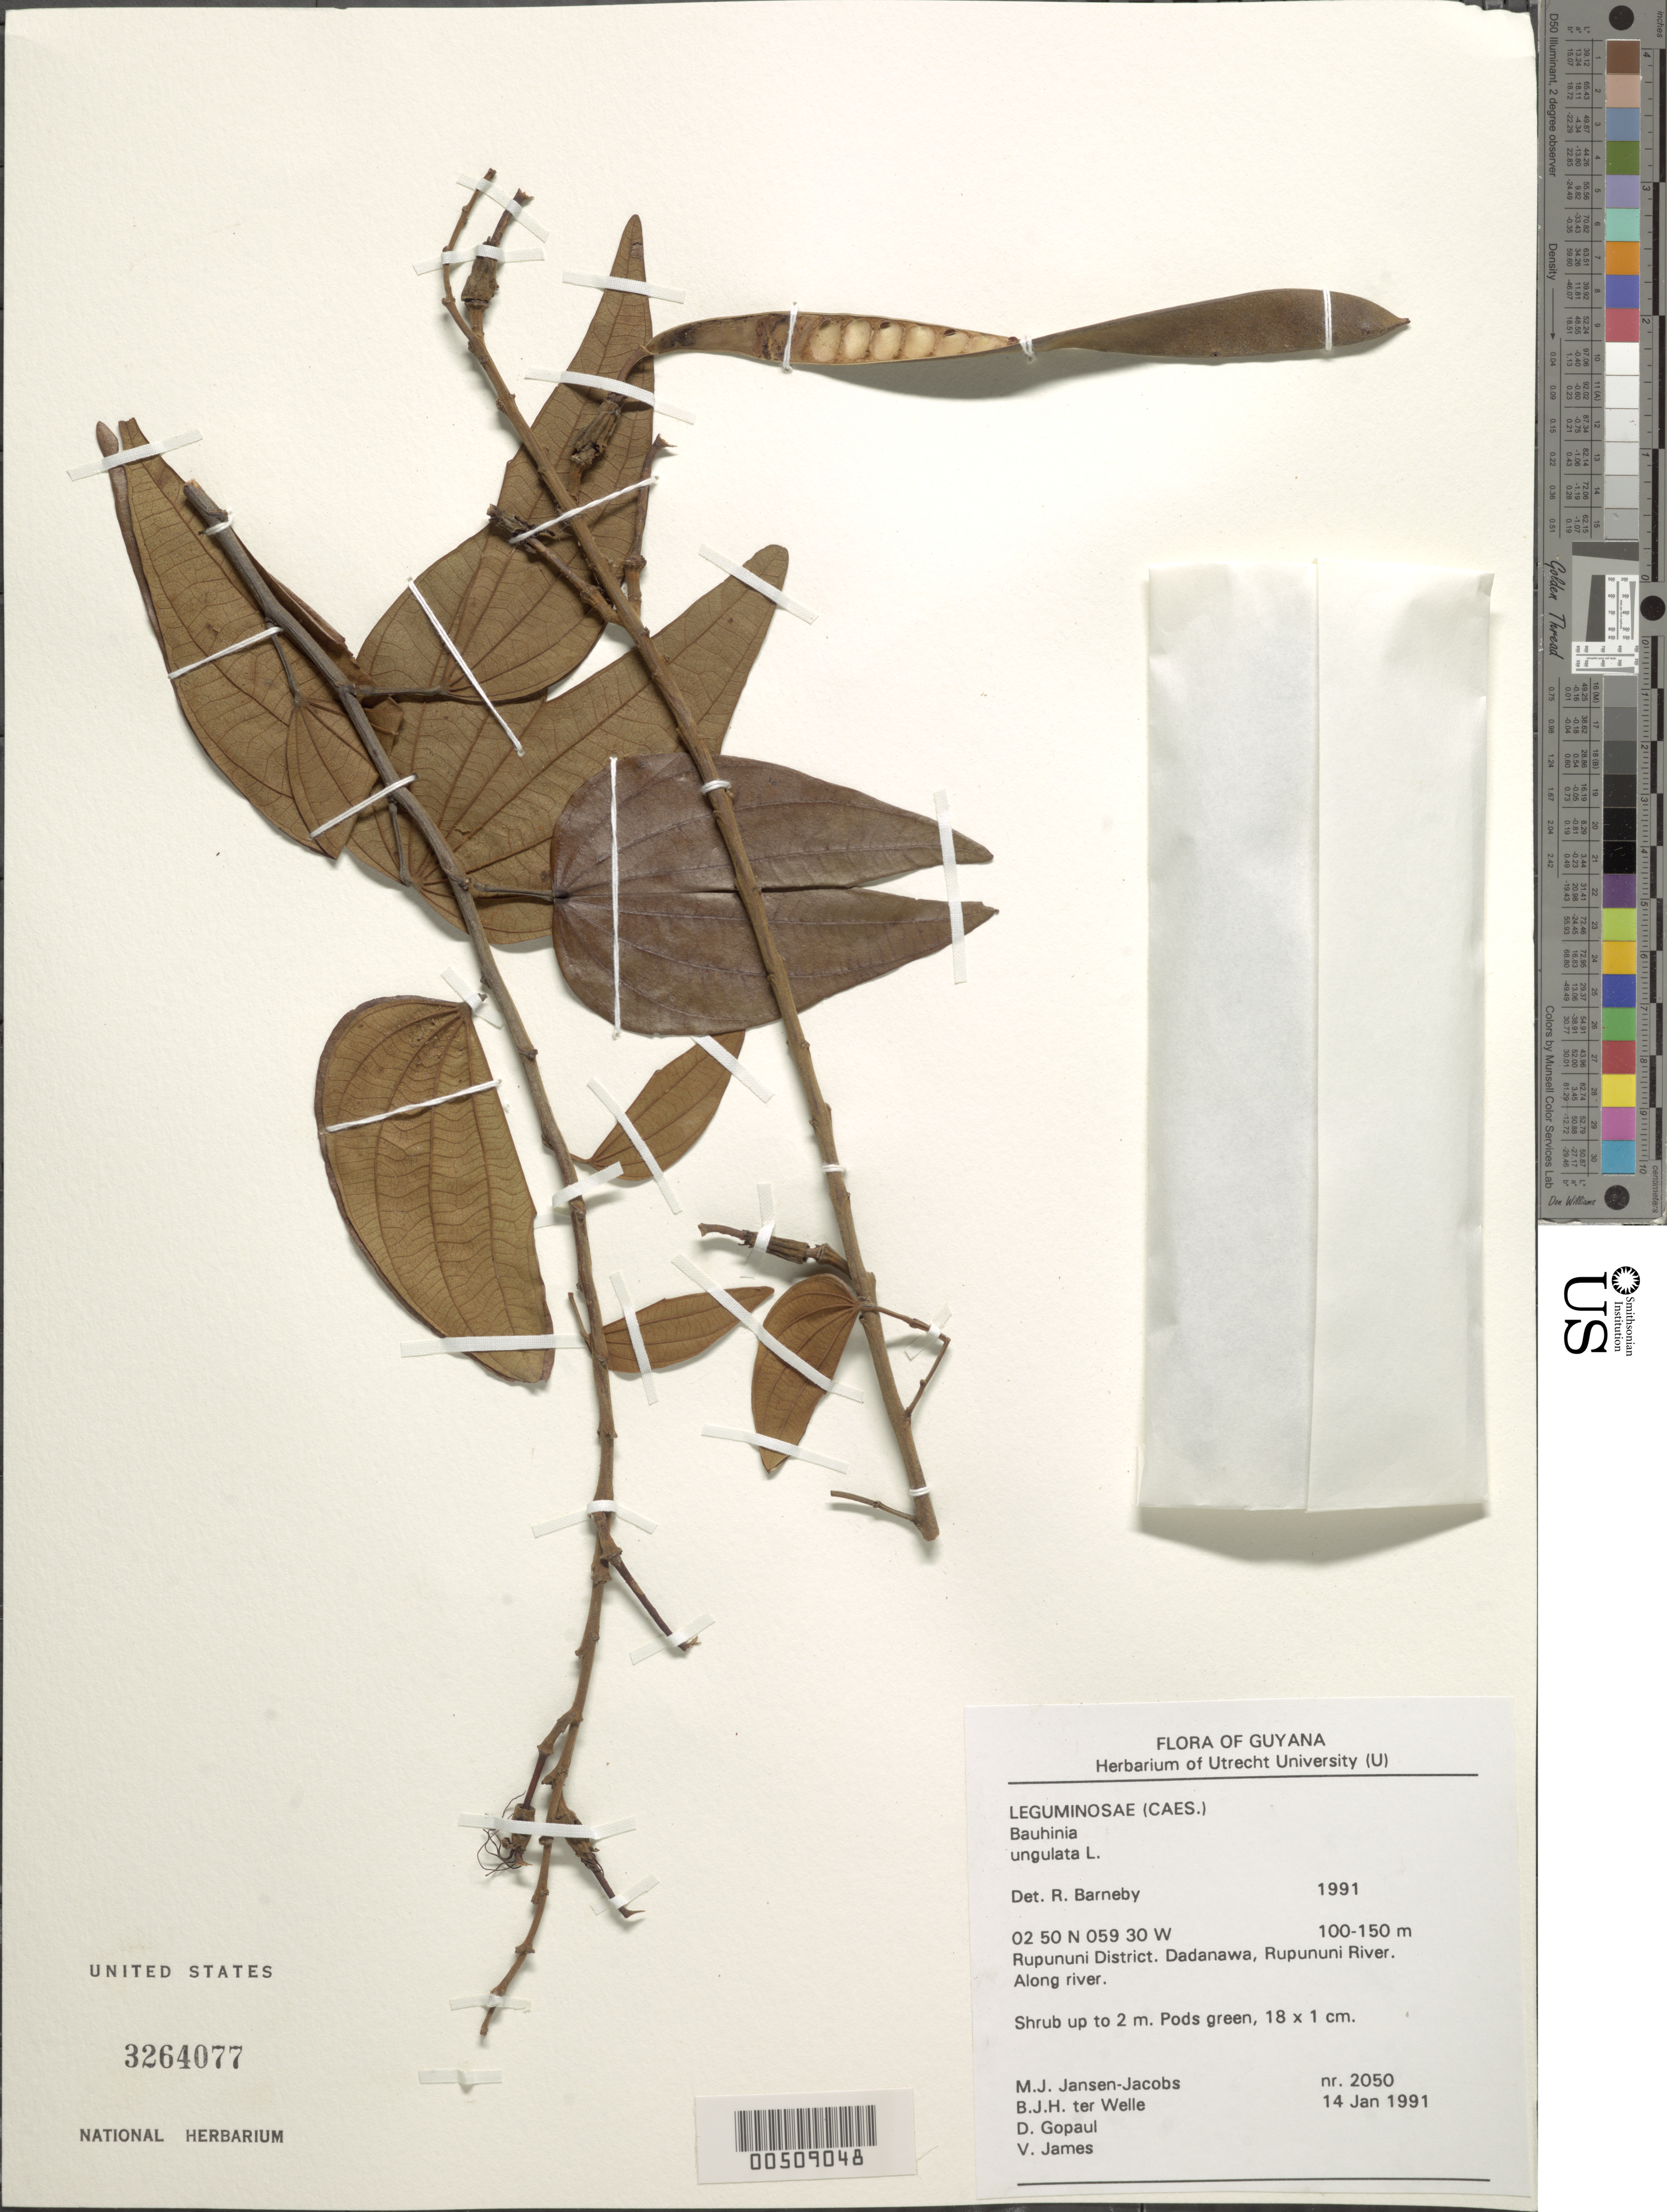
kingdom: Plantae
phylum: Tracheophyta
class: Magnoliopsida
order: Fabales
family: Fabaceae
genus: Bauhinia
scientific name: Bauhinia ungulata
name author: L.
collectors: M. J. Jansen-Jacobs, B. Welle, D. Gopaul & V. James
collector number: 2050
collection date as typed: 14 Jan 1991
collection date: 1991-01-14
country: Guyana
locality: Rupununi dist., dadanawa, rupununi river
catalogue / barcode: US 3264077